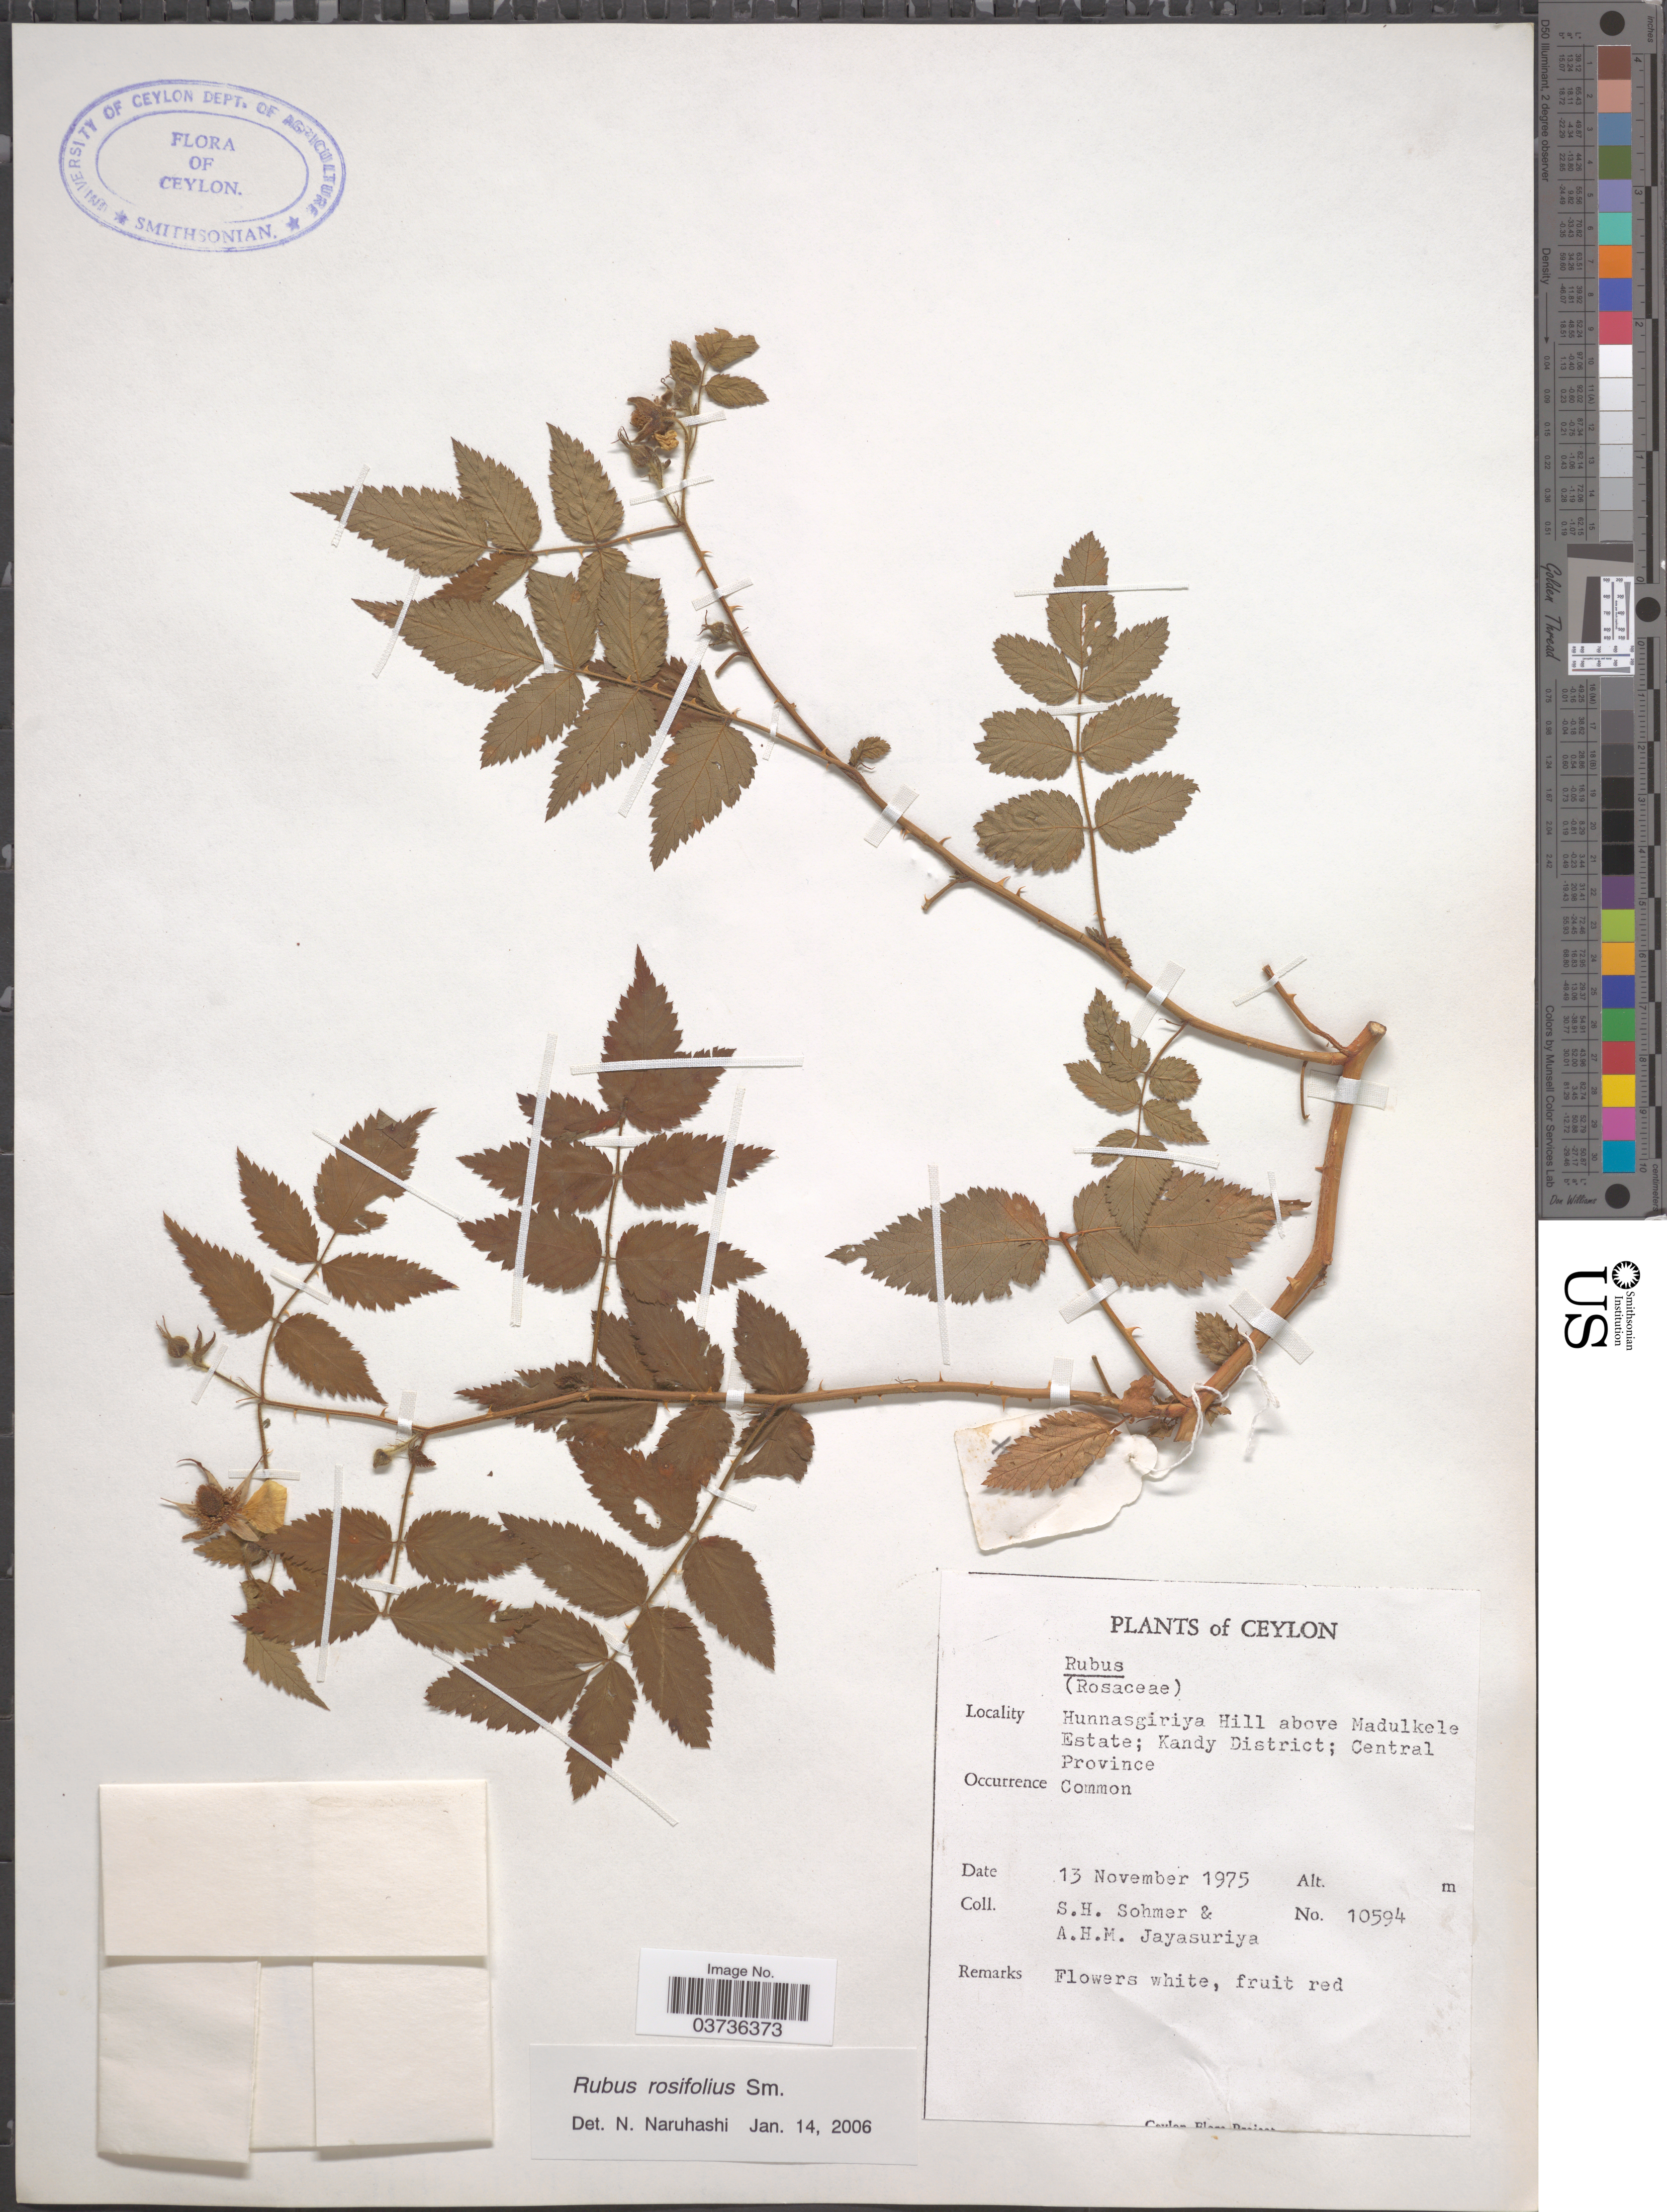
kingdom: Plantae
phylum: Tracheophyta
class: Magnoliopsida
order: Rosales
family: Rosaceae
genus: Rubus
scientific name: Rubus rosaefolius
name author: Sm.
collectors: S. H. Sohmer & A. H. Jayasuriya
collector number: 10594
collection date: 1975-11-13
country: Sri Lanka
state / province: Central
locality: Ceylon. Hunnasgiriya Hill above Madulkele Estate; Kandy District.